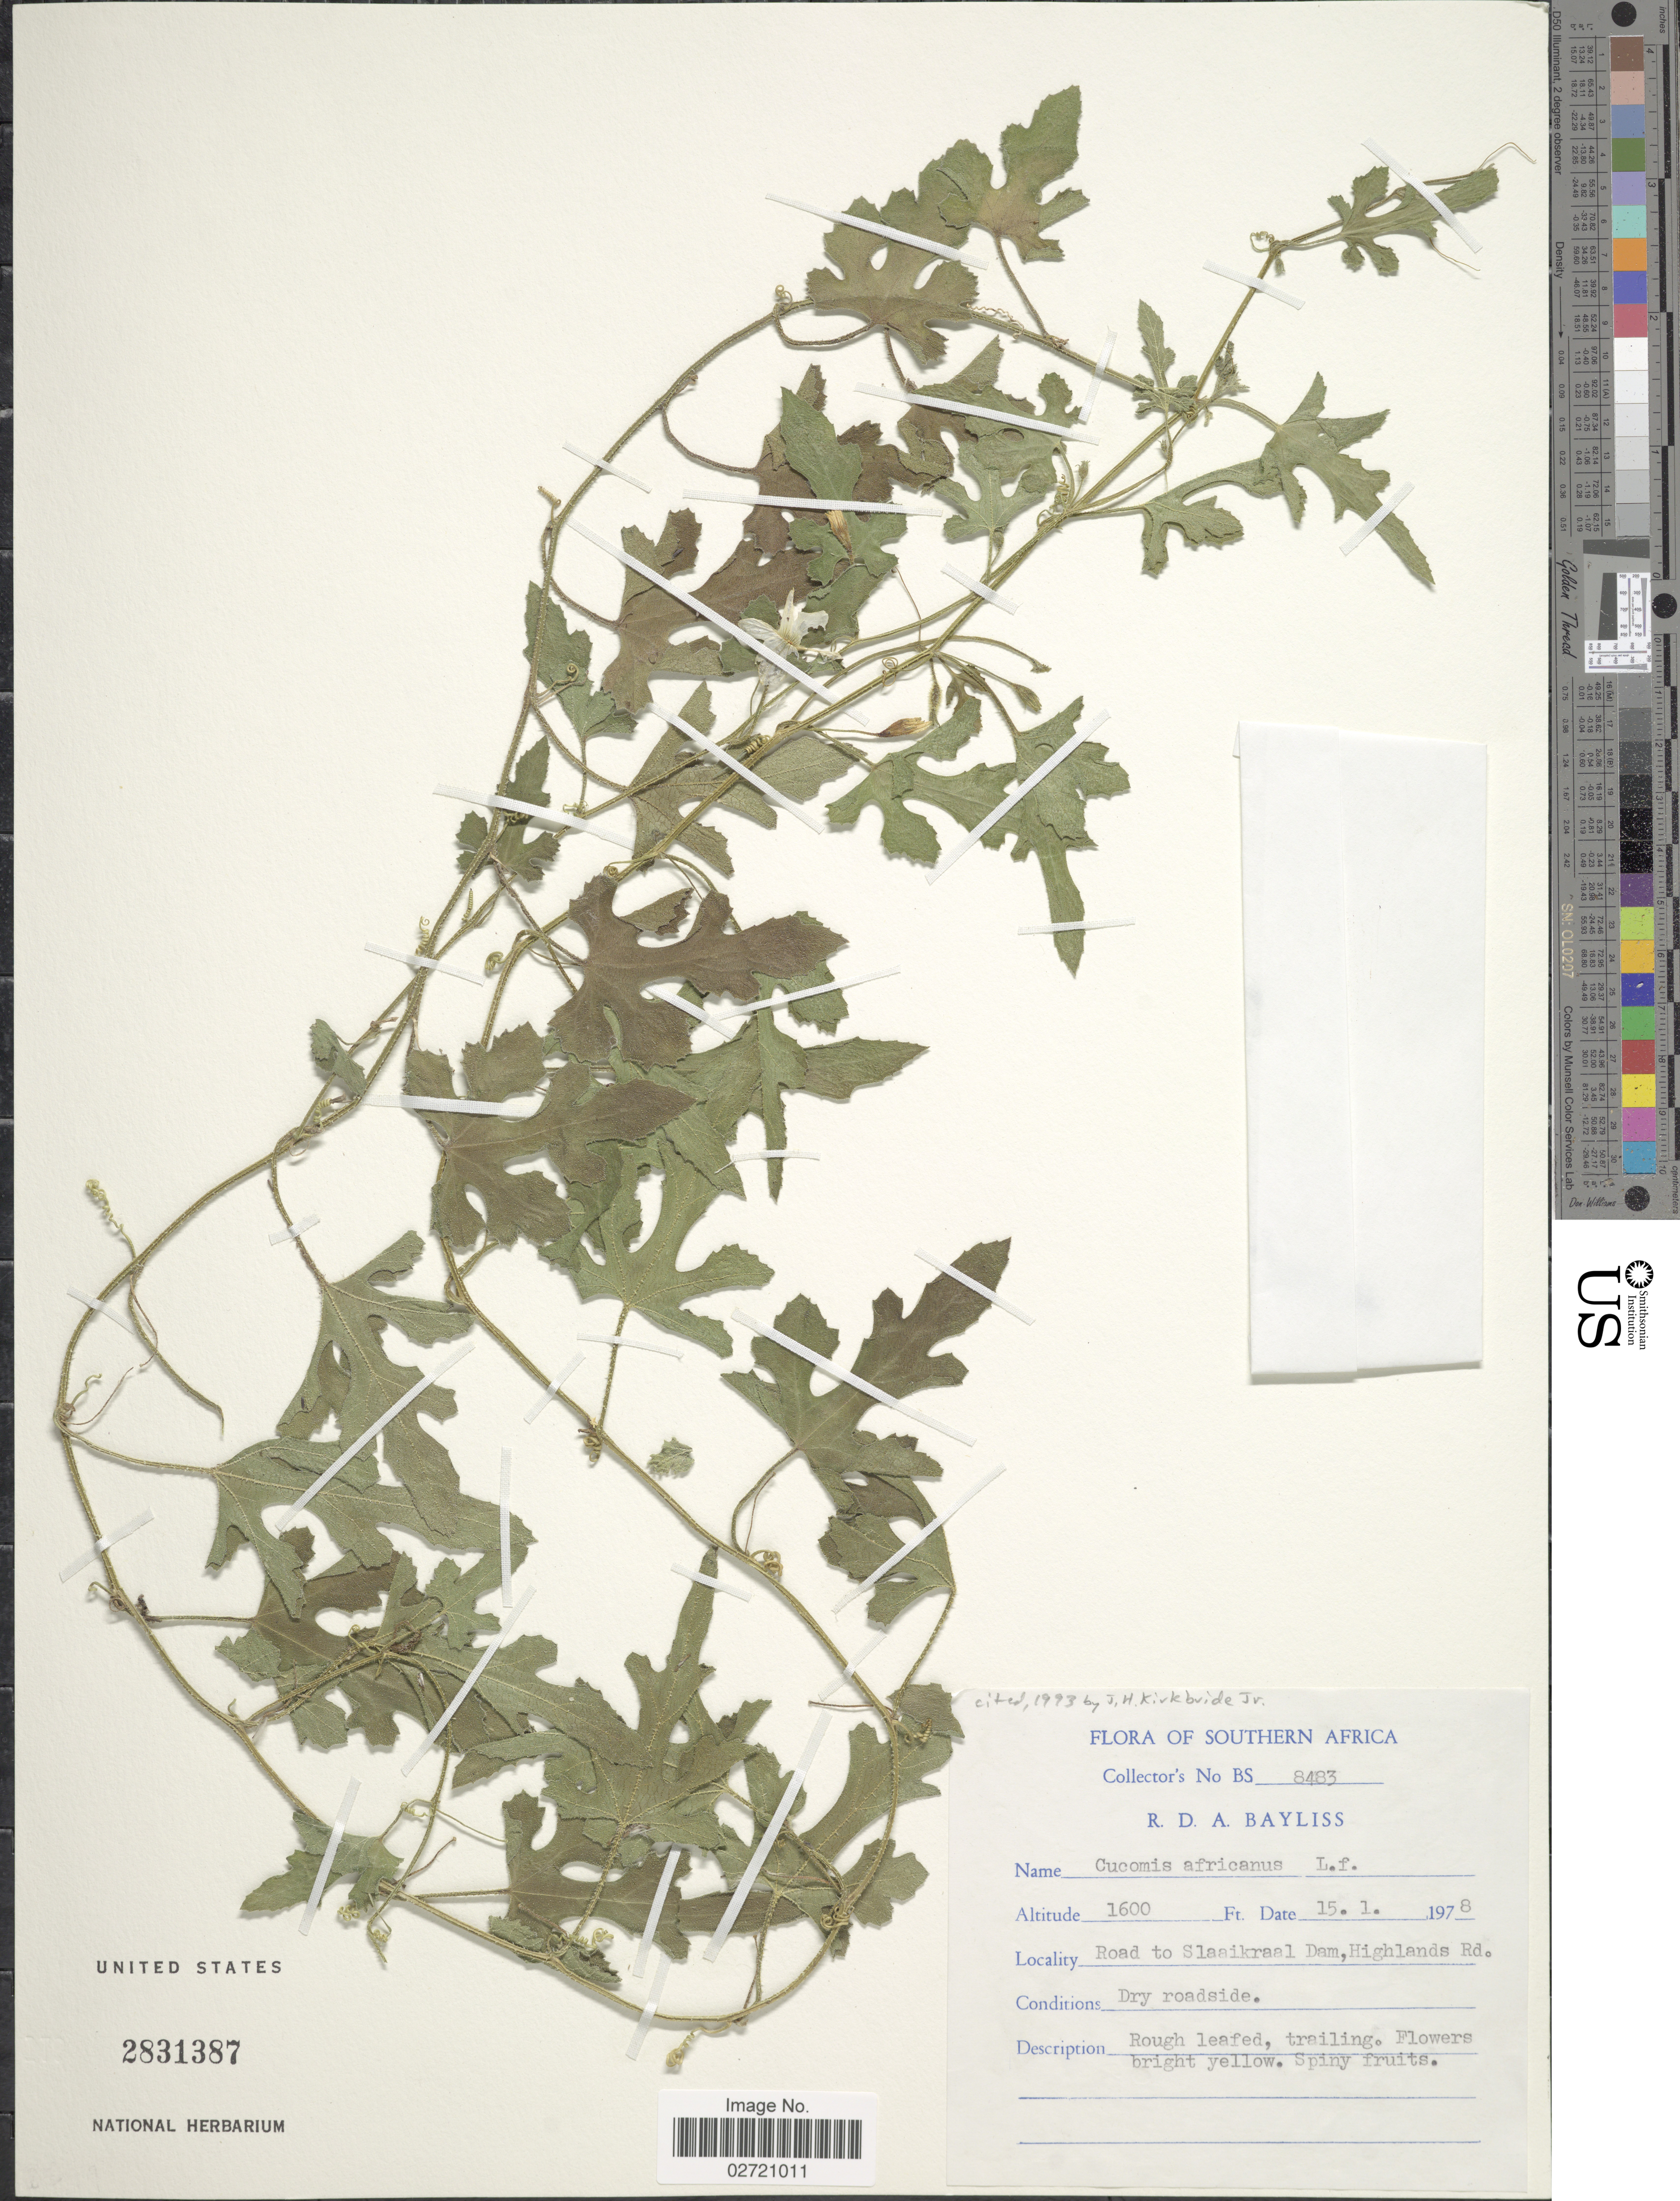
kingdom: Plantae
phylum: Tracheophyta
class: Magnoliopsida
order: Cucurbitales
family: Cucurbitaceae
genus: Cucumis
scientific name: Cucumis africanus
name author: L. f.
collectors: R. Bayliss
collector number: BS 8483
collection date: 1978-01-15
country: South Africa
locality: Southern Africa. Road to Slaaikraal Dam, Highlands Rd.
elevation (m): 488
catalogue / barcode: US 2831387